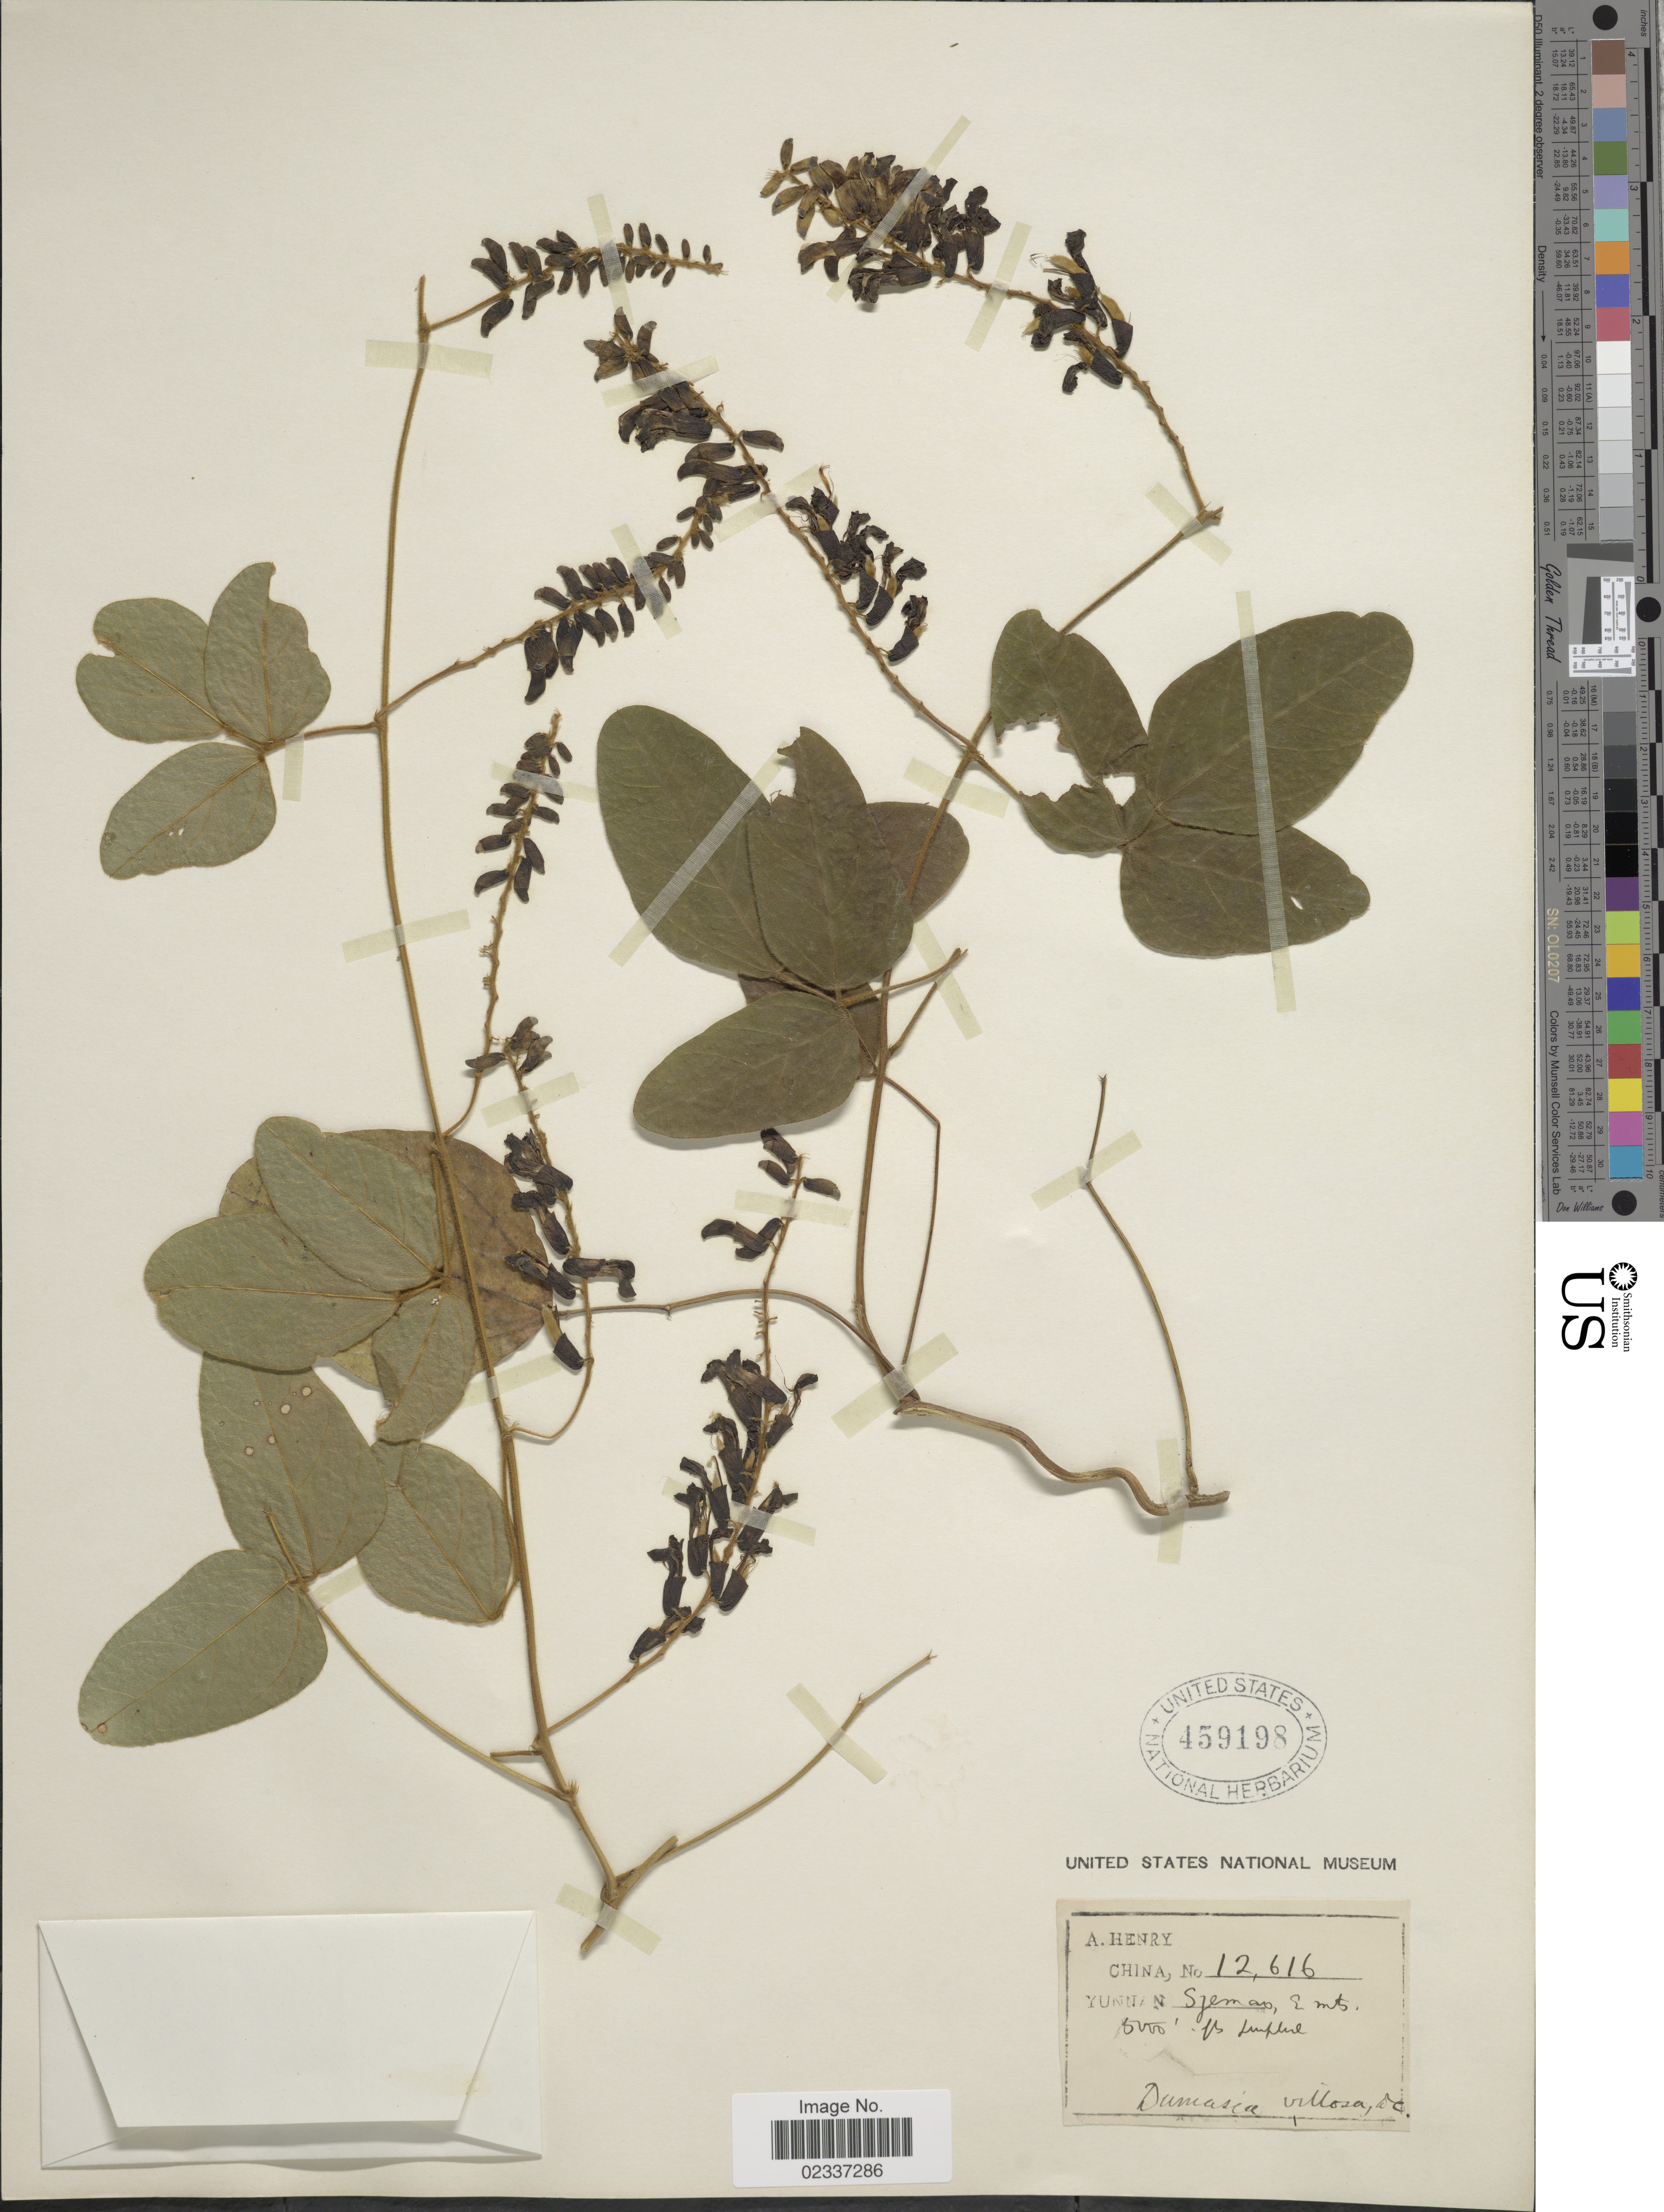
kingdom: Plantae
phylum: Tracheophyta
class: Magnoliopsida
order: Fabales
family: Fabaceae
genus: Dumasia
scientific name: Dumasia villosa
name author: DC.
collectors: A. Henry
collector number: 12616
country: China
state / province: Yunnan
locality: Yunnan, Sjemao, E. mts.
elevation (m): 2438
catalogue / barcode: US 459198